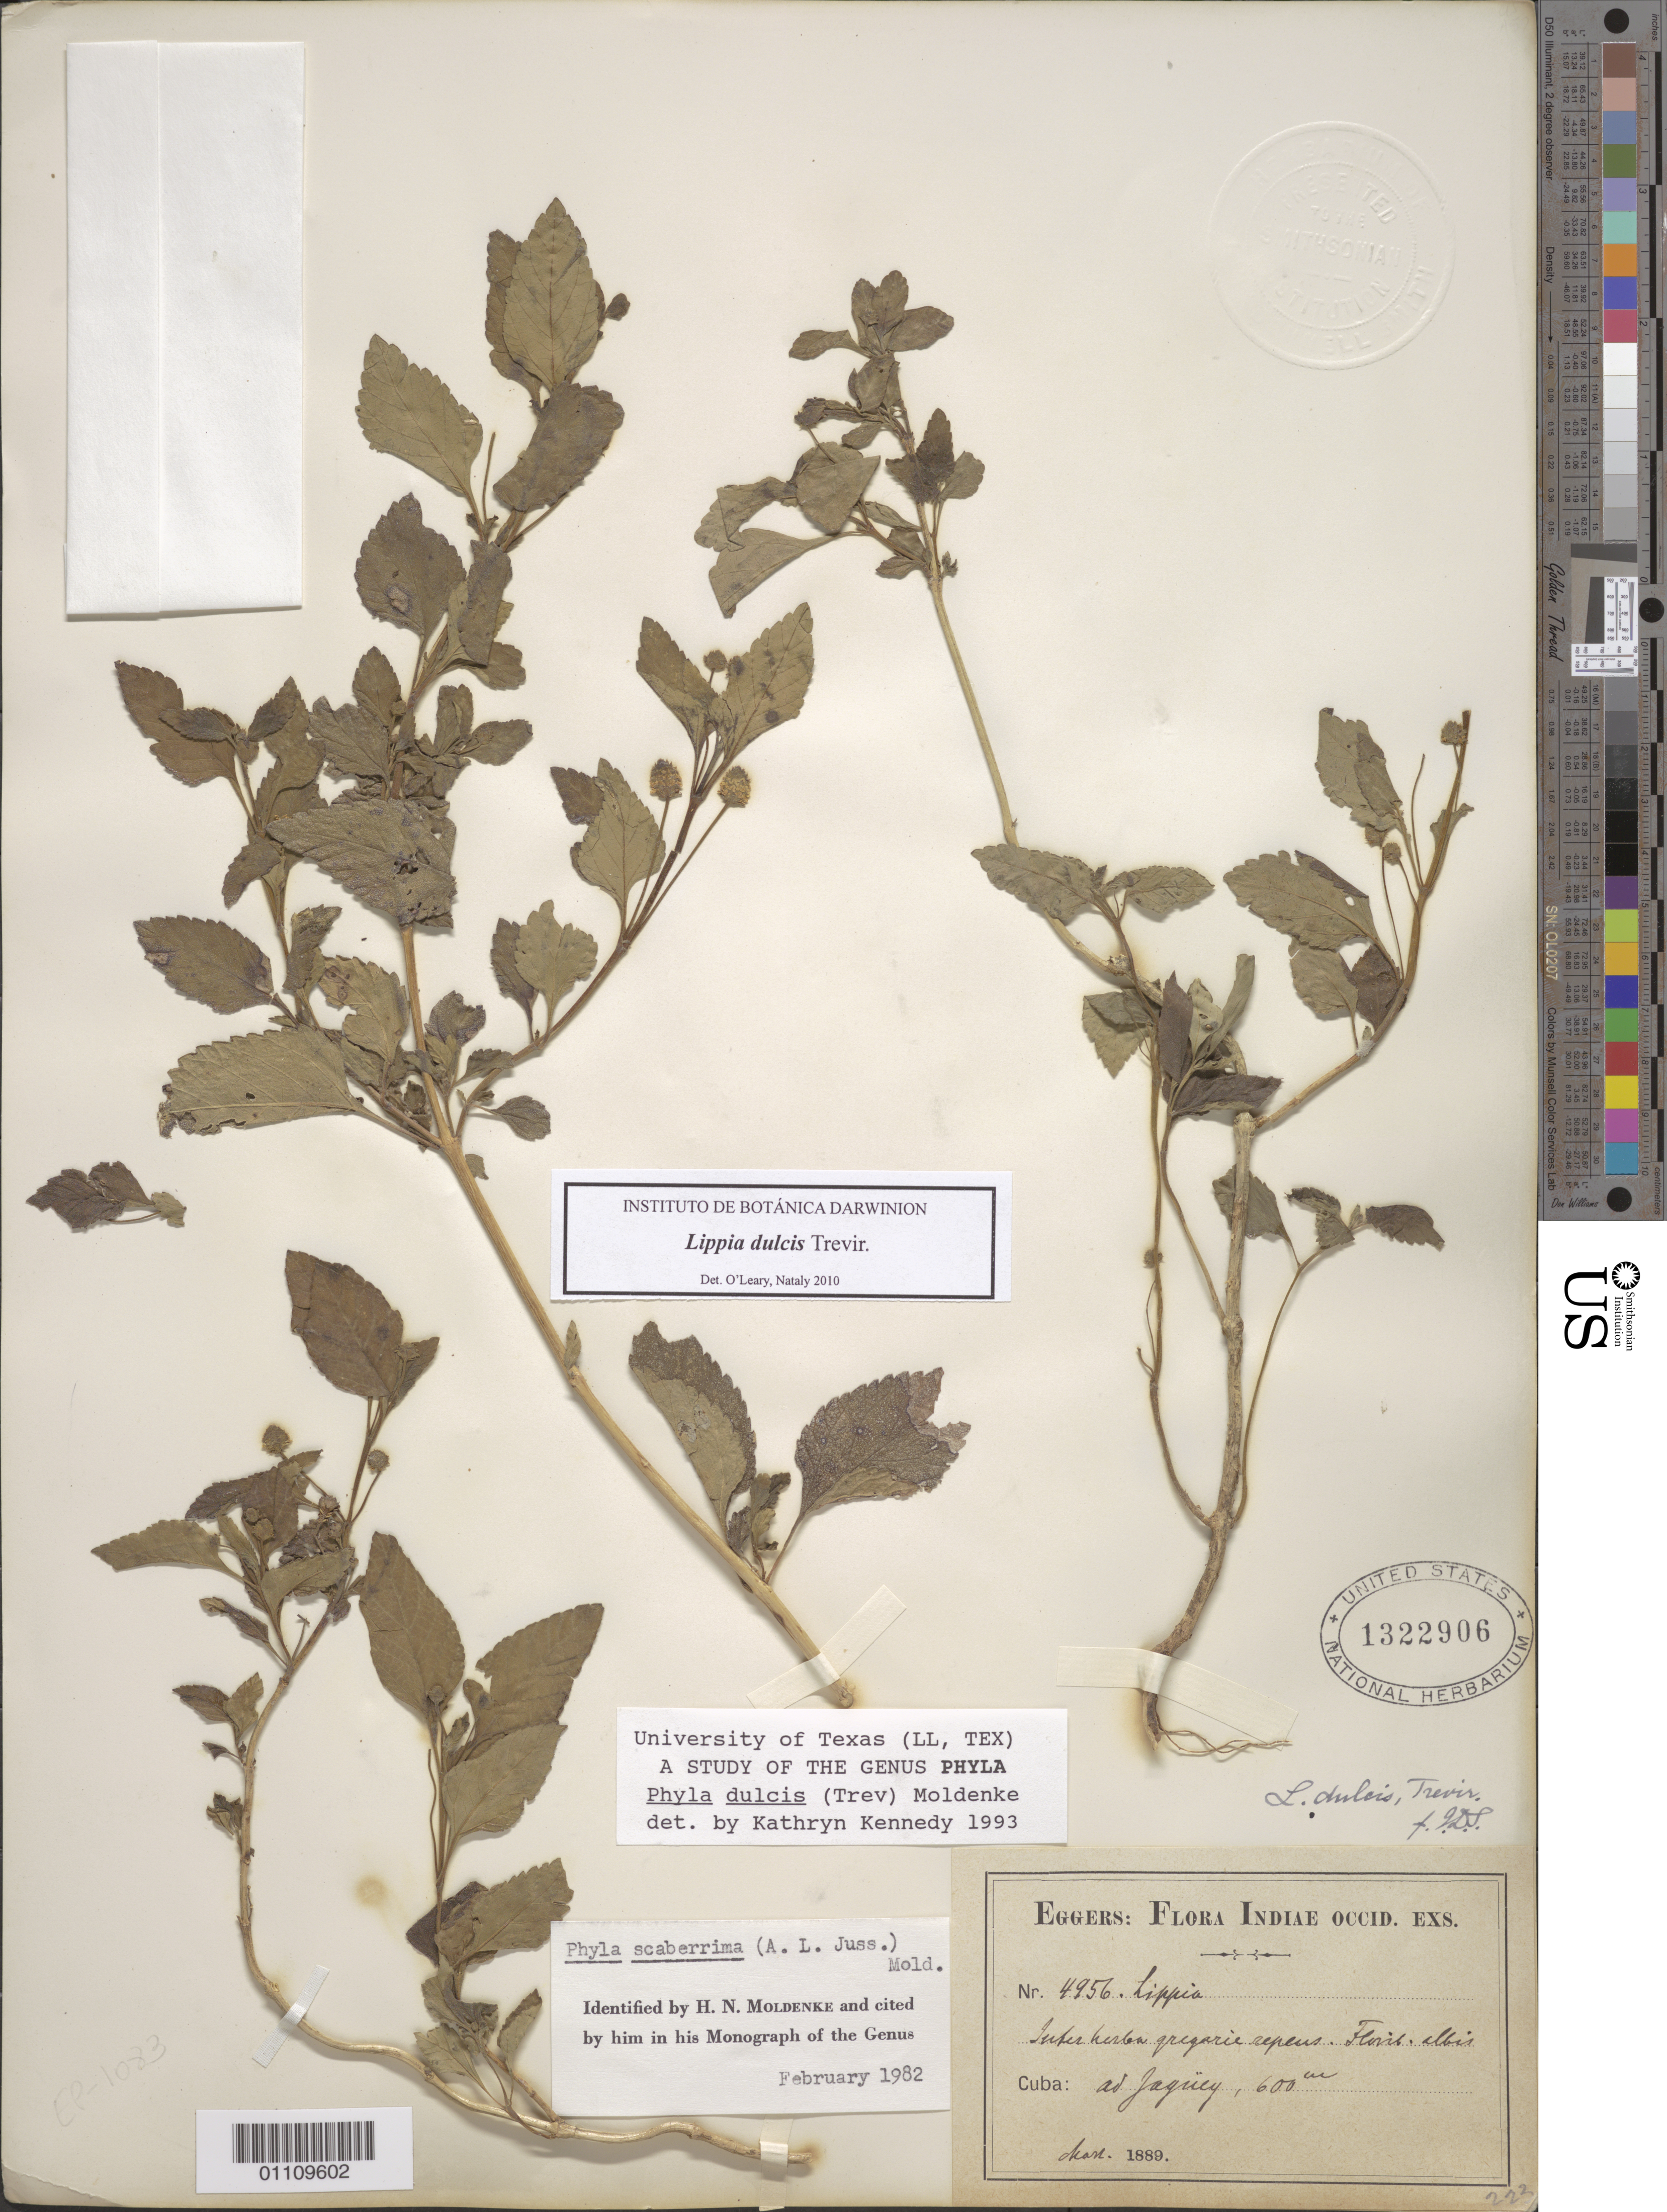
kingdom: Plantae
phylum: Tracheophyta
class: Magnoliopsida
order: Lamiales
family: Verbenaceae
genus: Phyla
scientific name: Phyla scaberrima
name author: (Juss. ex Pers.) Moldenke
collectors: H. F. A. von Eggers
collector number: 4956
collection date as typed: May 1889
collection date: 1889-05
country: Cuba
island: Cuba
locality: Jaqüey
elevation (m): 600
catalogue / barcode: US 1322906